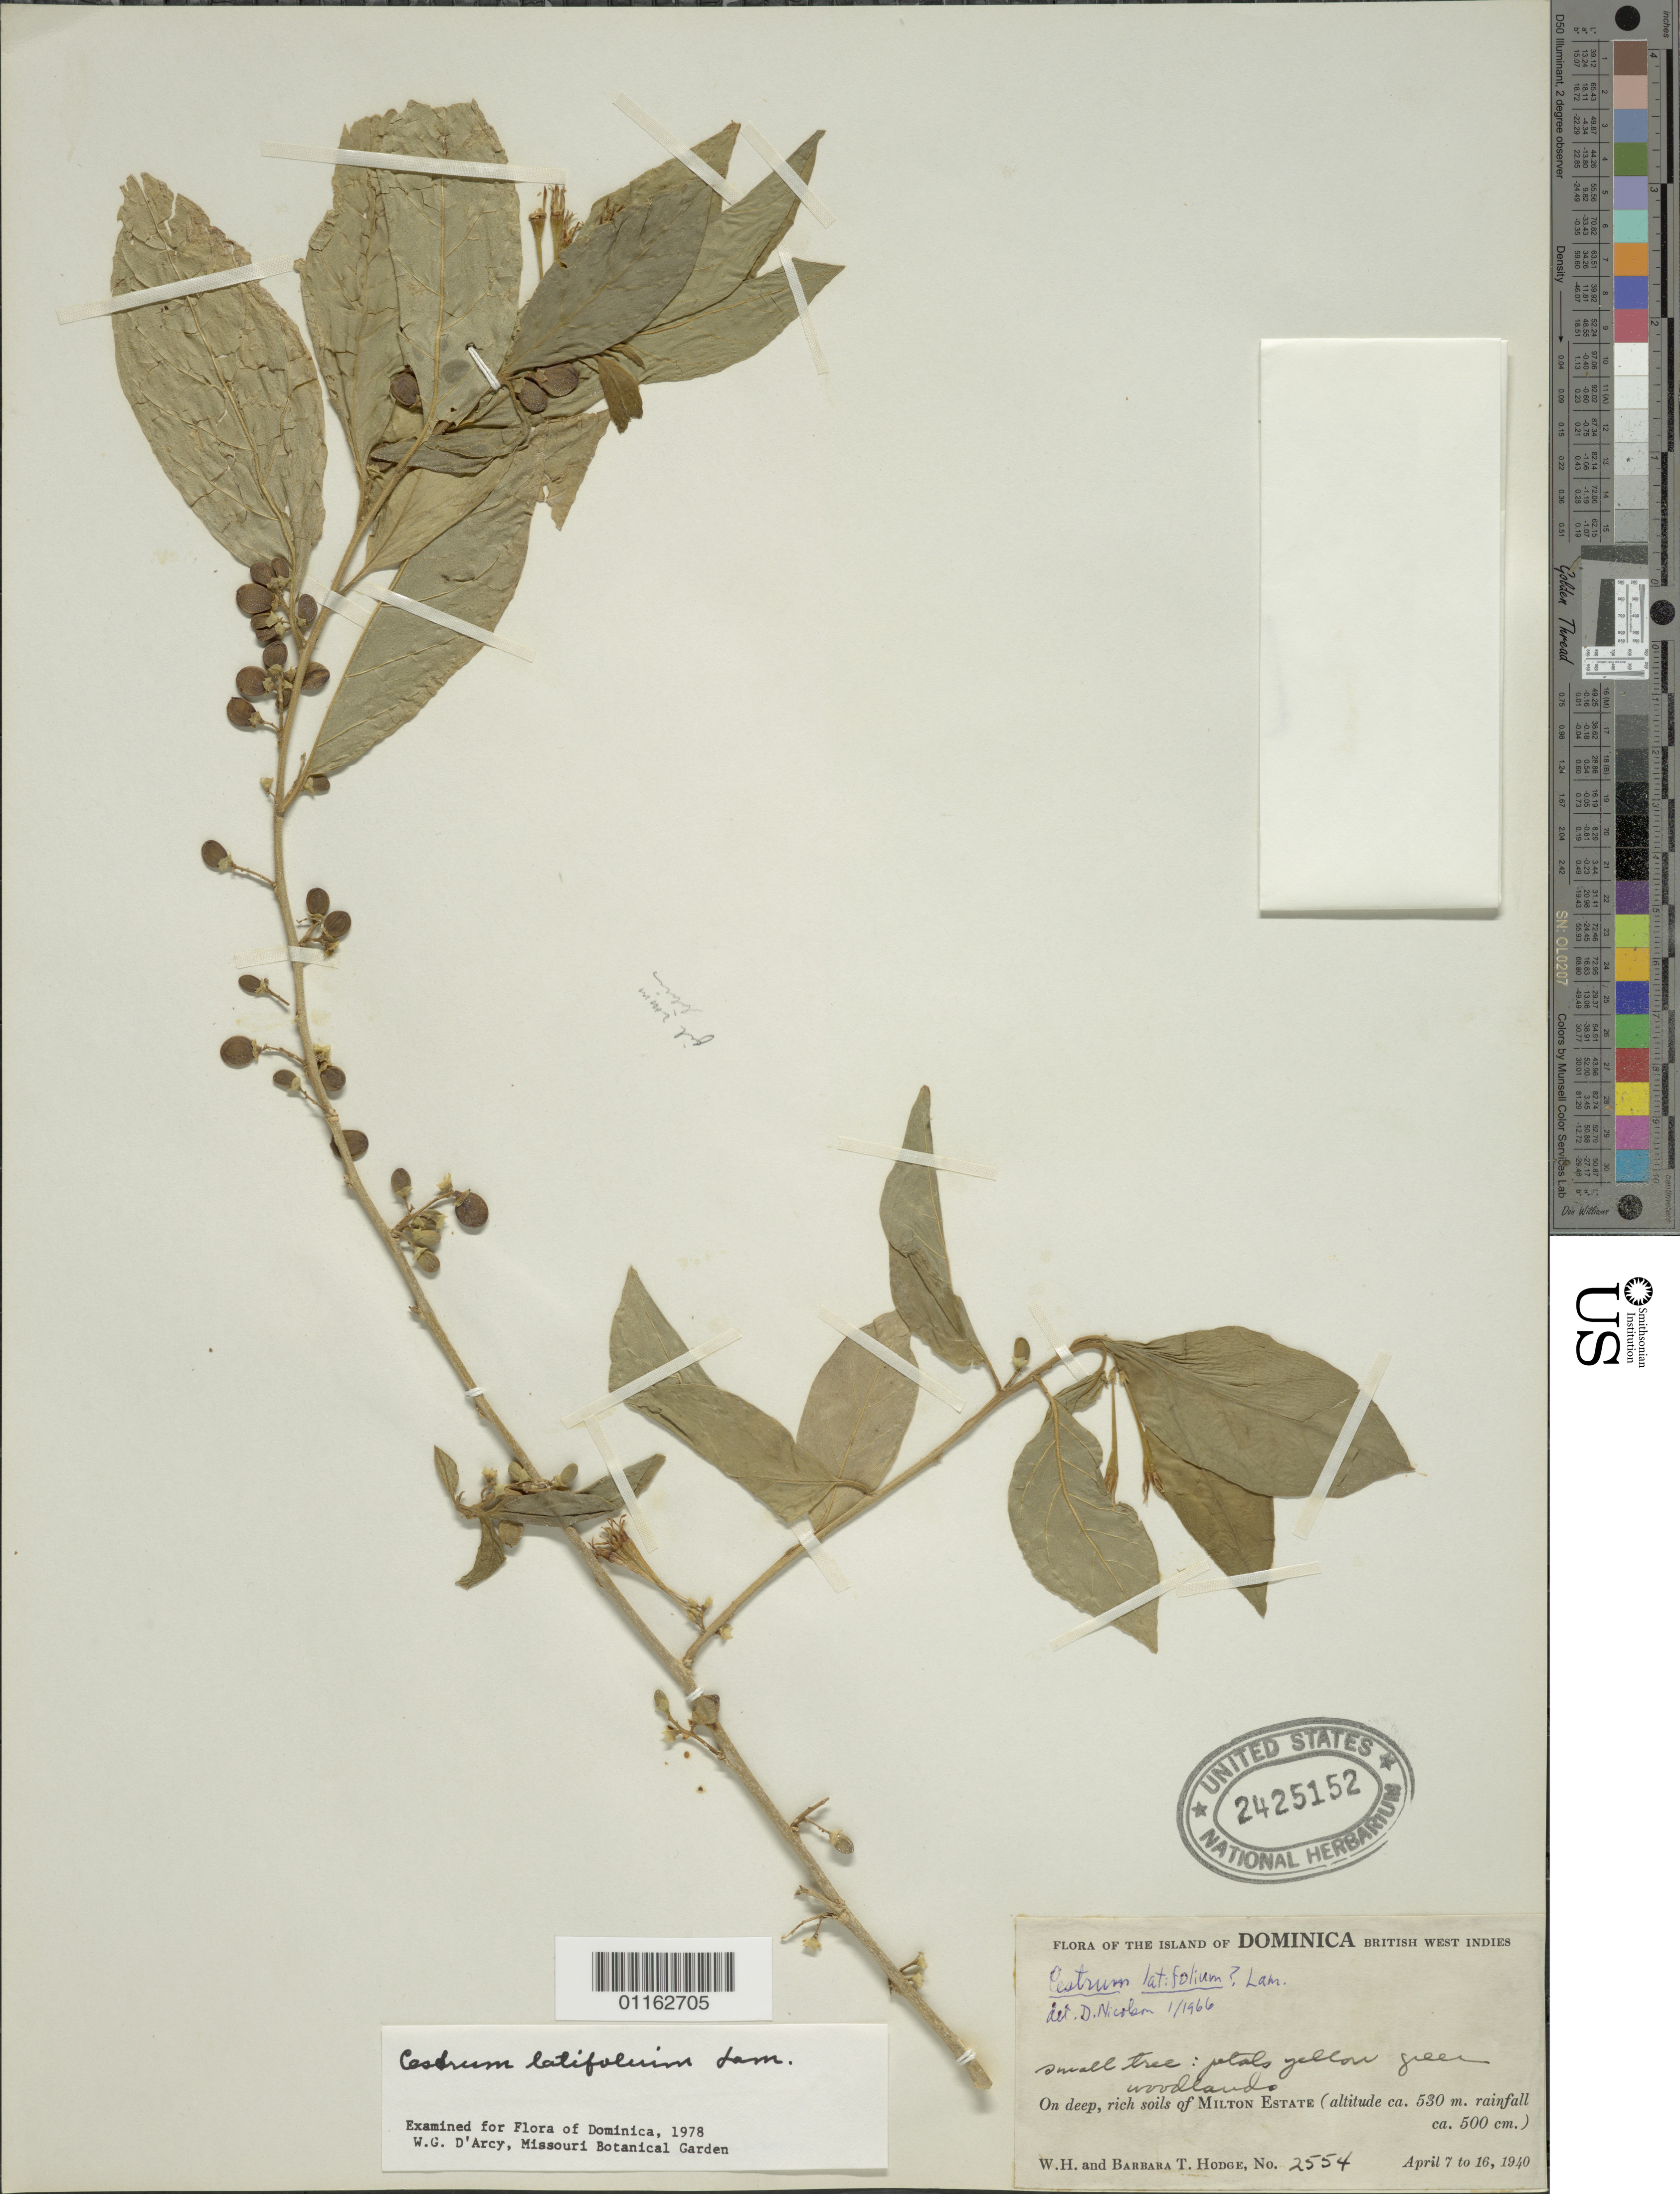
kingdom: Plantae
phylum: Tracheophyta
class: Magnoliopsida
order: Solanales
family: Solanaceae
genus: Cestrum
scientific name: Cestrum latifolium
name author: Lam.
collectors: W. Hodge & B. Hodge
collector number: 2554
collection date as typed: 07 Apr 1940 to 16 Apr 1940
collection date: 1940-04-07/1940-04-16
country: Dominica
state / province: St. Peter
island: Dominica I.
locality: On deep, rich soils of Milton Estate; woodlands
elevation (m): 530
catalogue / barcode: US 2425152